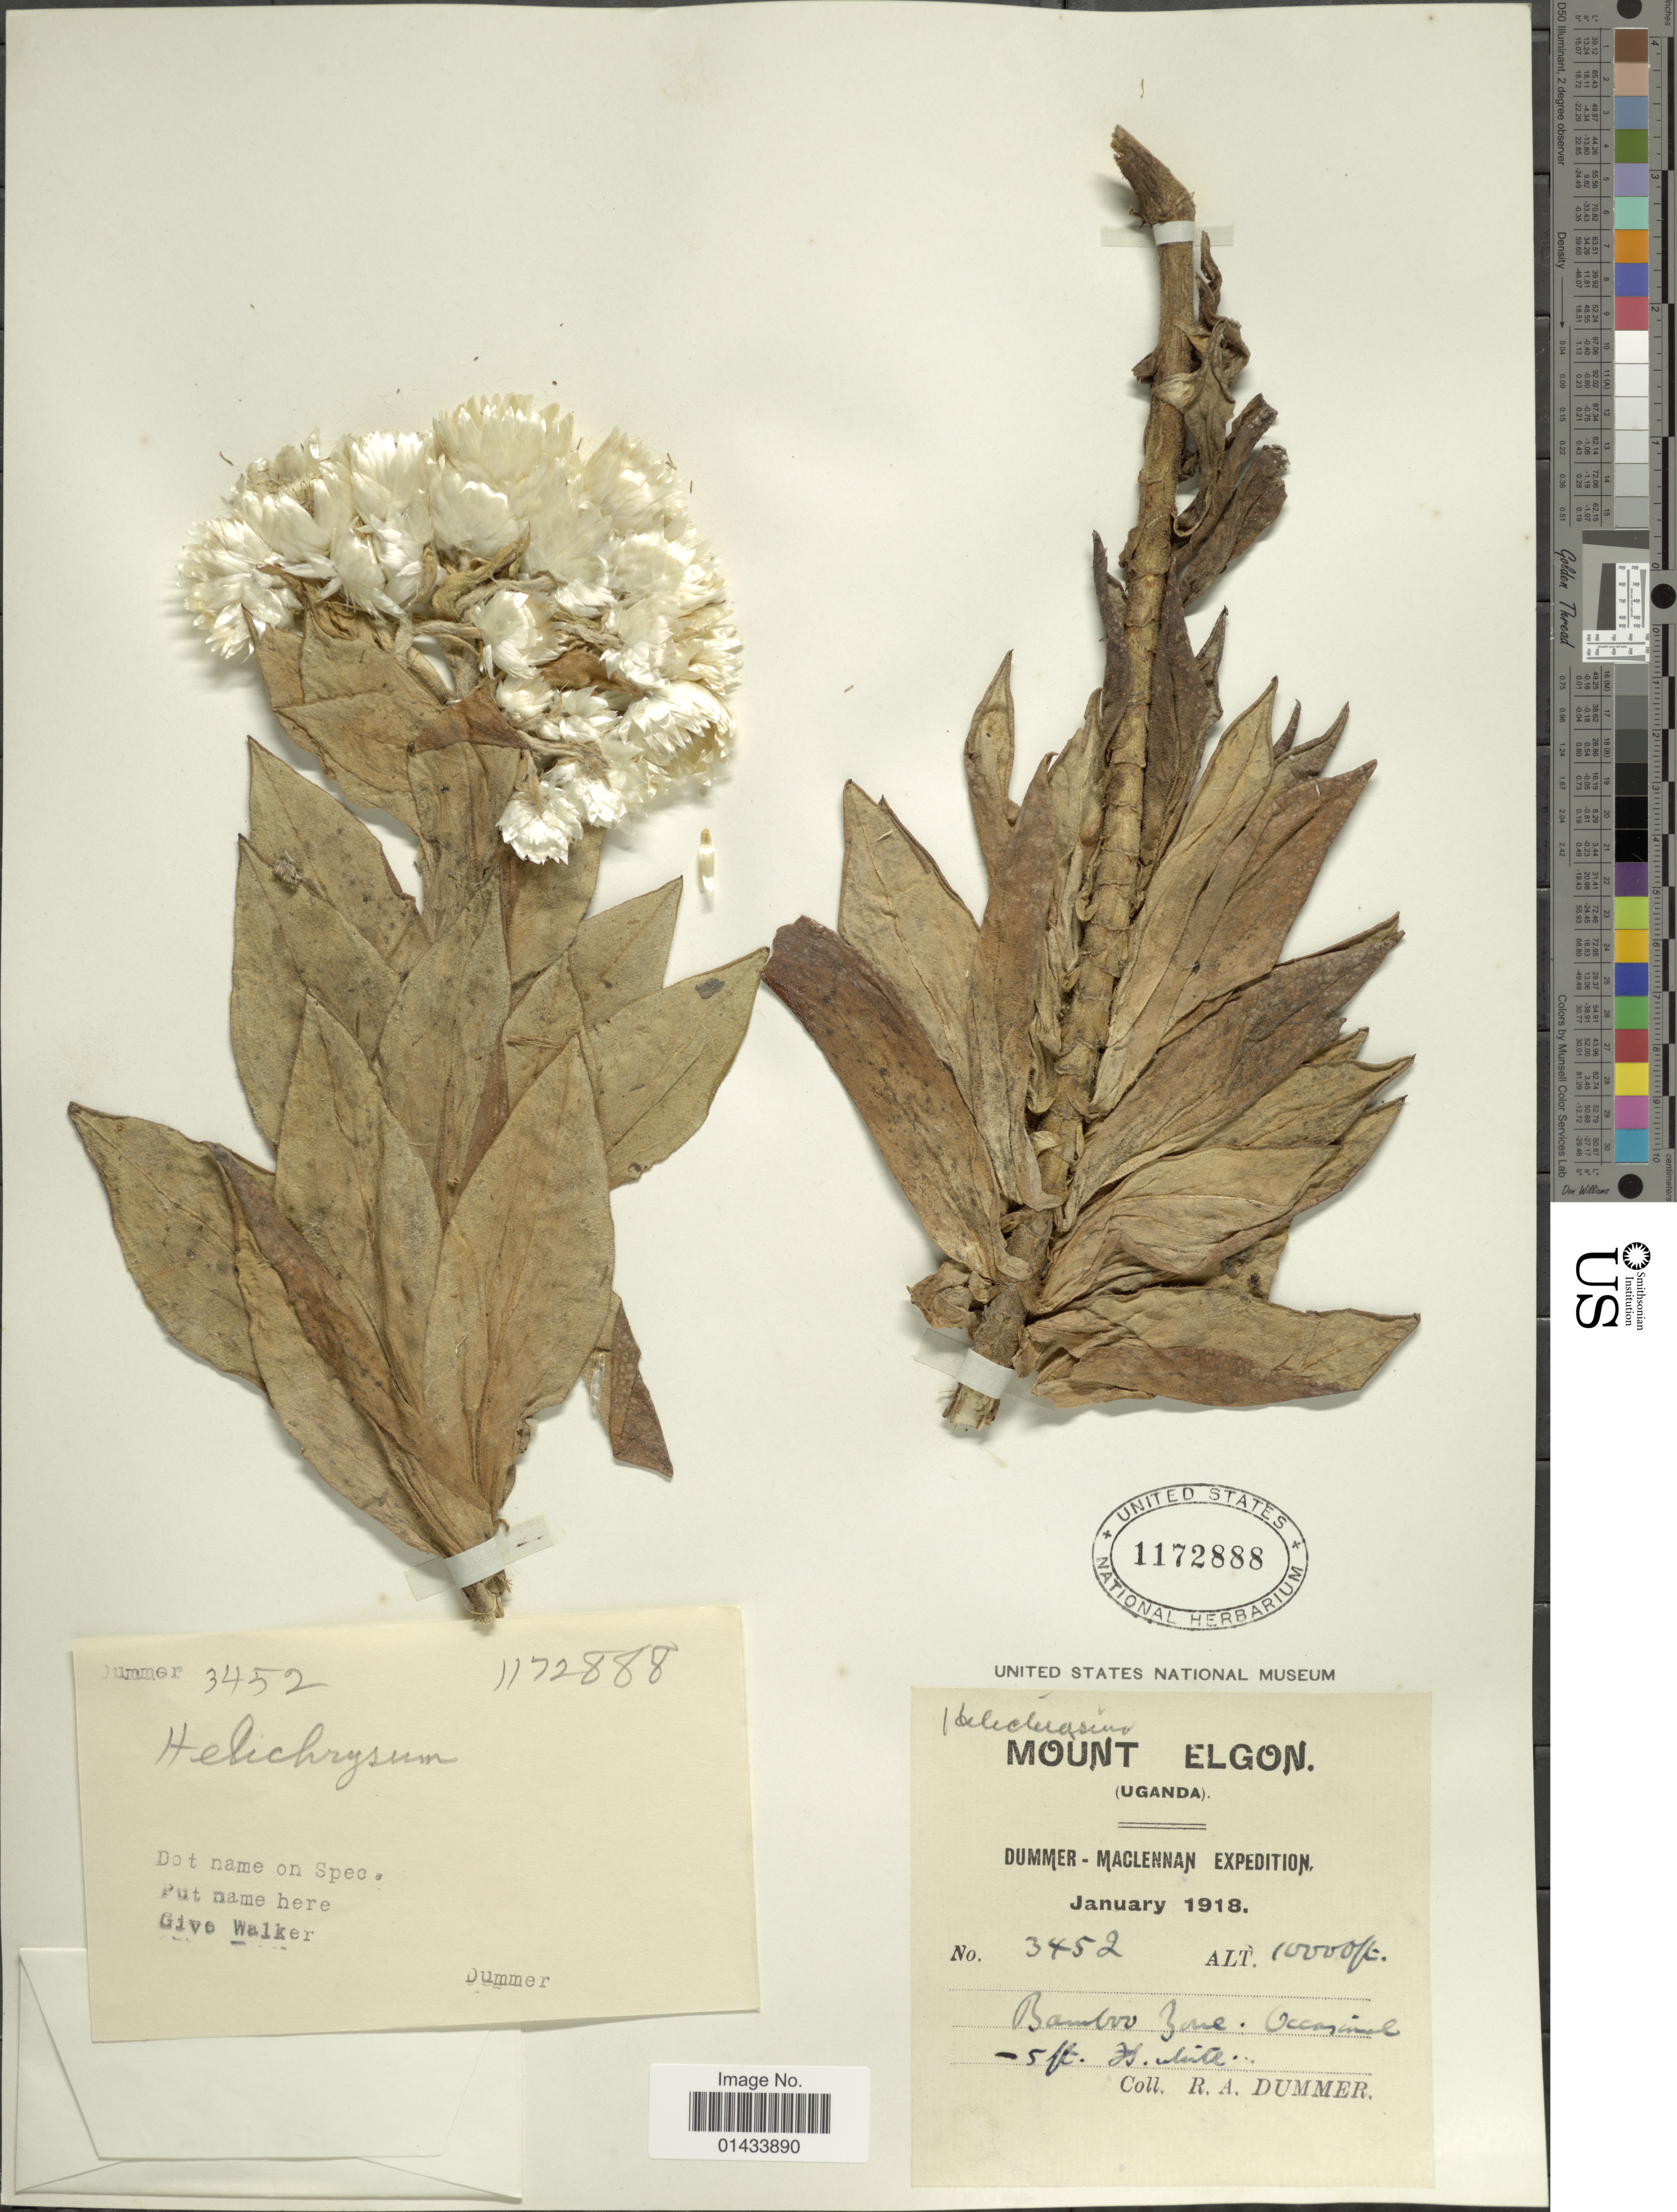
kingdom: Plantae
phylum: Tracheophyta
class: Magnoliopsida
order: Asterales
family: Asteraceae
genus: Helichrysum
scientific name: Helichrysum sp.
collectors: R. Dümmer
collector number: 3452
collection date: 1918-01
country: Uganda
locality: Mount Elgon, Bamboo Zone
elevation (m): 3048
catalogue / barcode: US 1172888